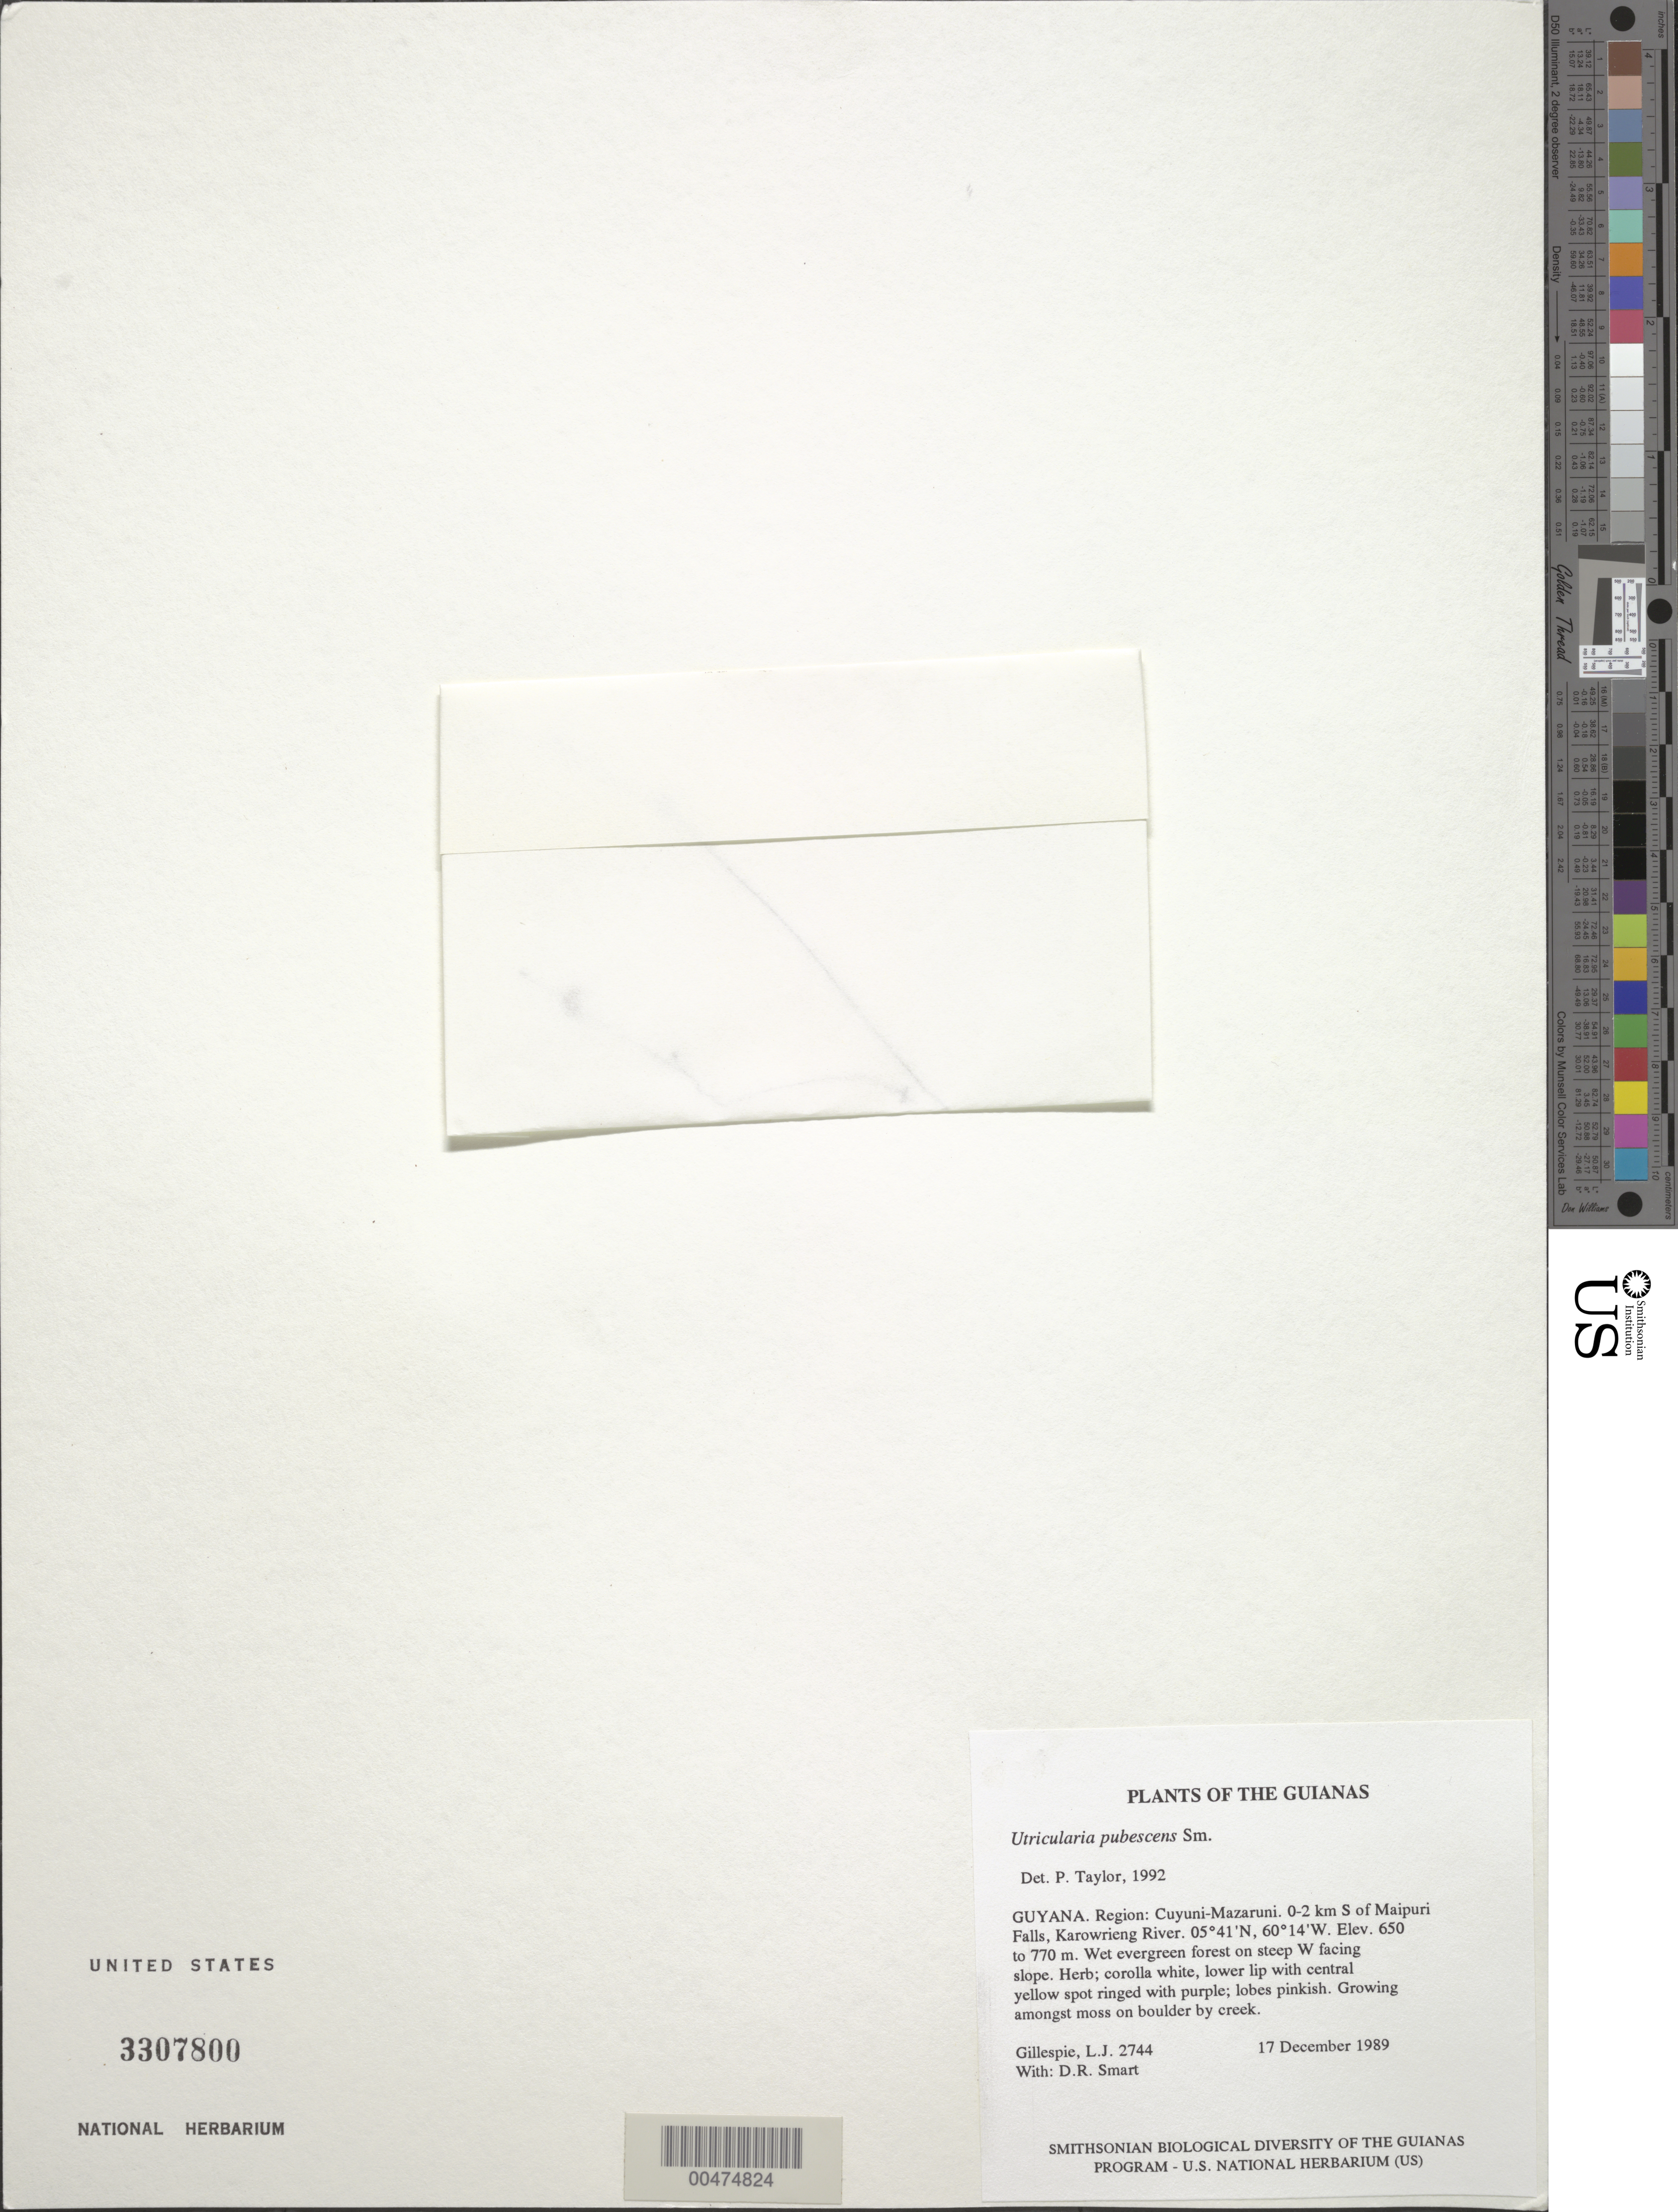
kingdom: Plantae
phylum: Tracheophyta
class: Magnoliopsida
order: Lamiales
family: Lentibulariaceae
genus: Utricularia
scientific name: Utricularia pubescens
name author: Sm.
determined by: Taylor, P.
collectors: L. J. Gillespie & D. R. Smart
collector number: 2744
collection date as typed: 17 December 1989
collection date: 1989-12-17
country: Guyana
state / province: Cuyuni-Mazaruni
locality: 0-2 km S of Maipuri Falls, Karowrieng River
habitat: Wet evergreen forest on steep W facing slope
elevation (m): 650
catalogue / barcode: US 3307800